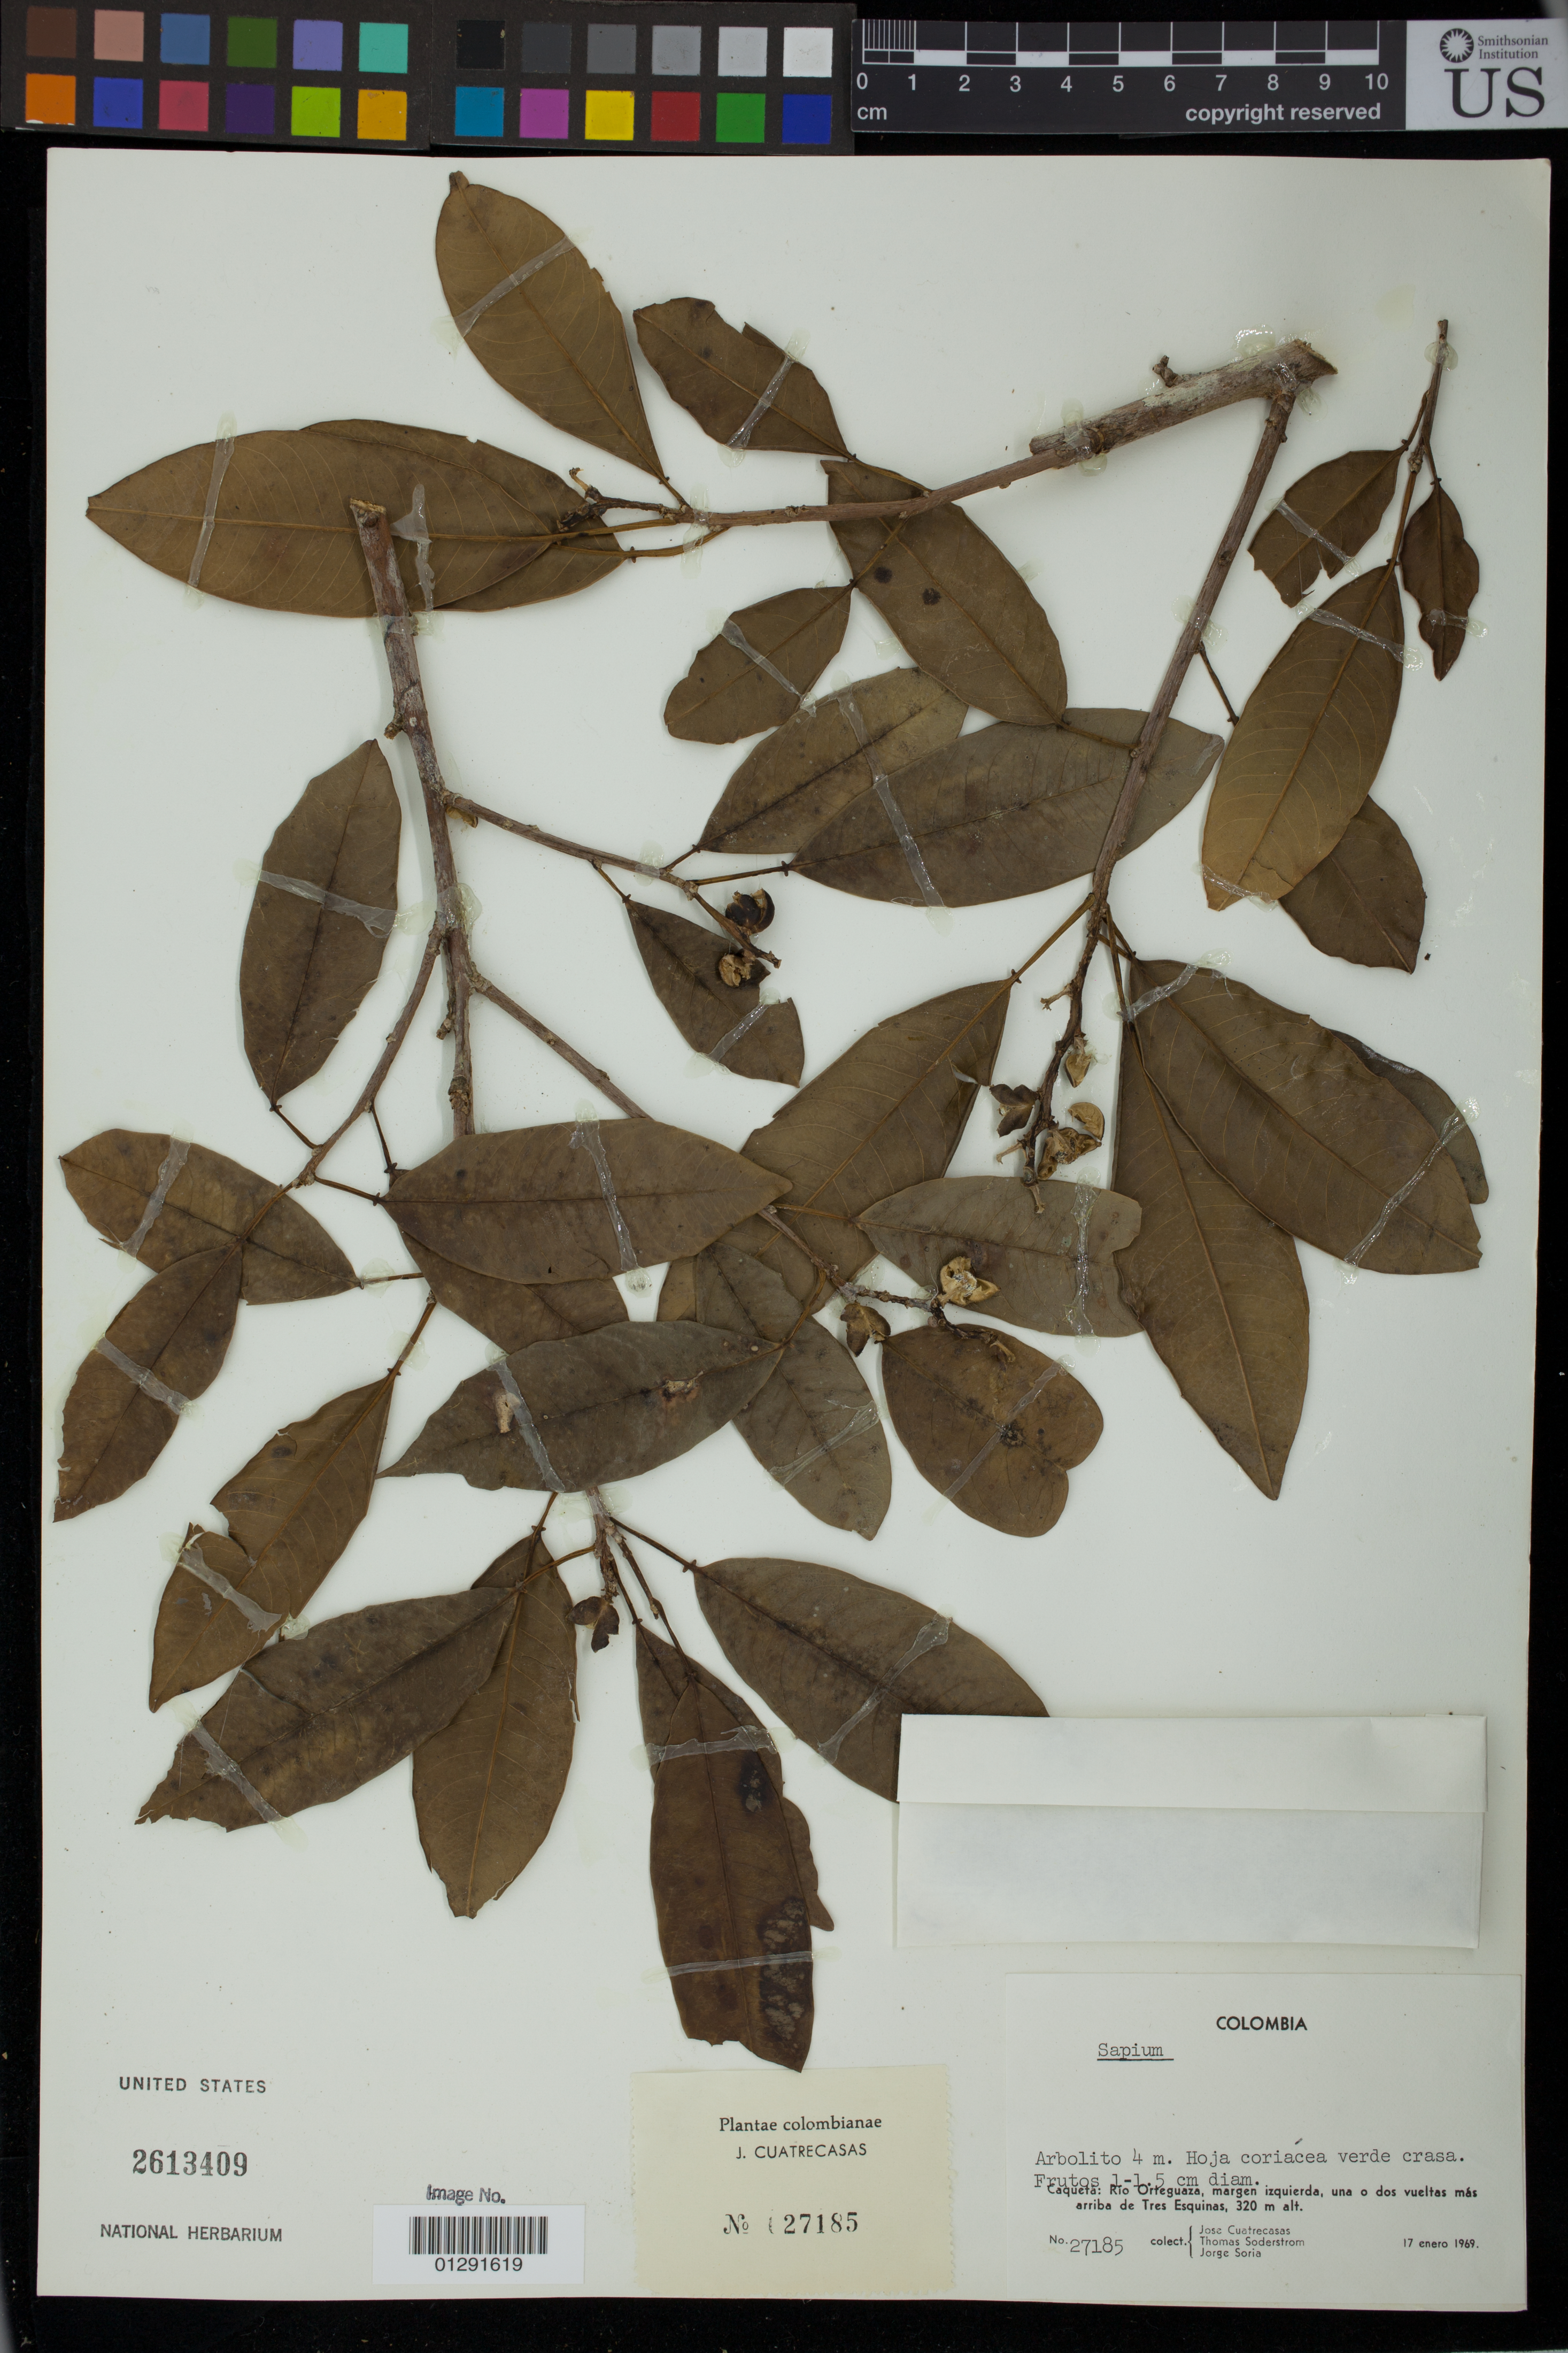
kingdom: Plantae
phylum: Tracheophyta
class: Magnoliopsida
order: Malpighiales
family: Euphorbiaceae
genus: Sapium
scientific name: Sapium sp.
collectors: J. Cuatrecasas, T. R. Soderstrom & J. Soria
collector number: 27185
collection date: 1969-01-17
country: Colombia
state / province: Caquetá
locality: Río Orteguaza, margen izquierda, una o dos vueltas más arriba de Tres Esquinas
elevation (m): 320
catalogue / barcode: US 2613409